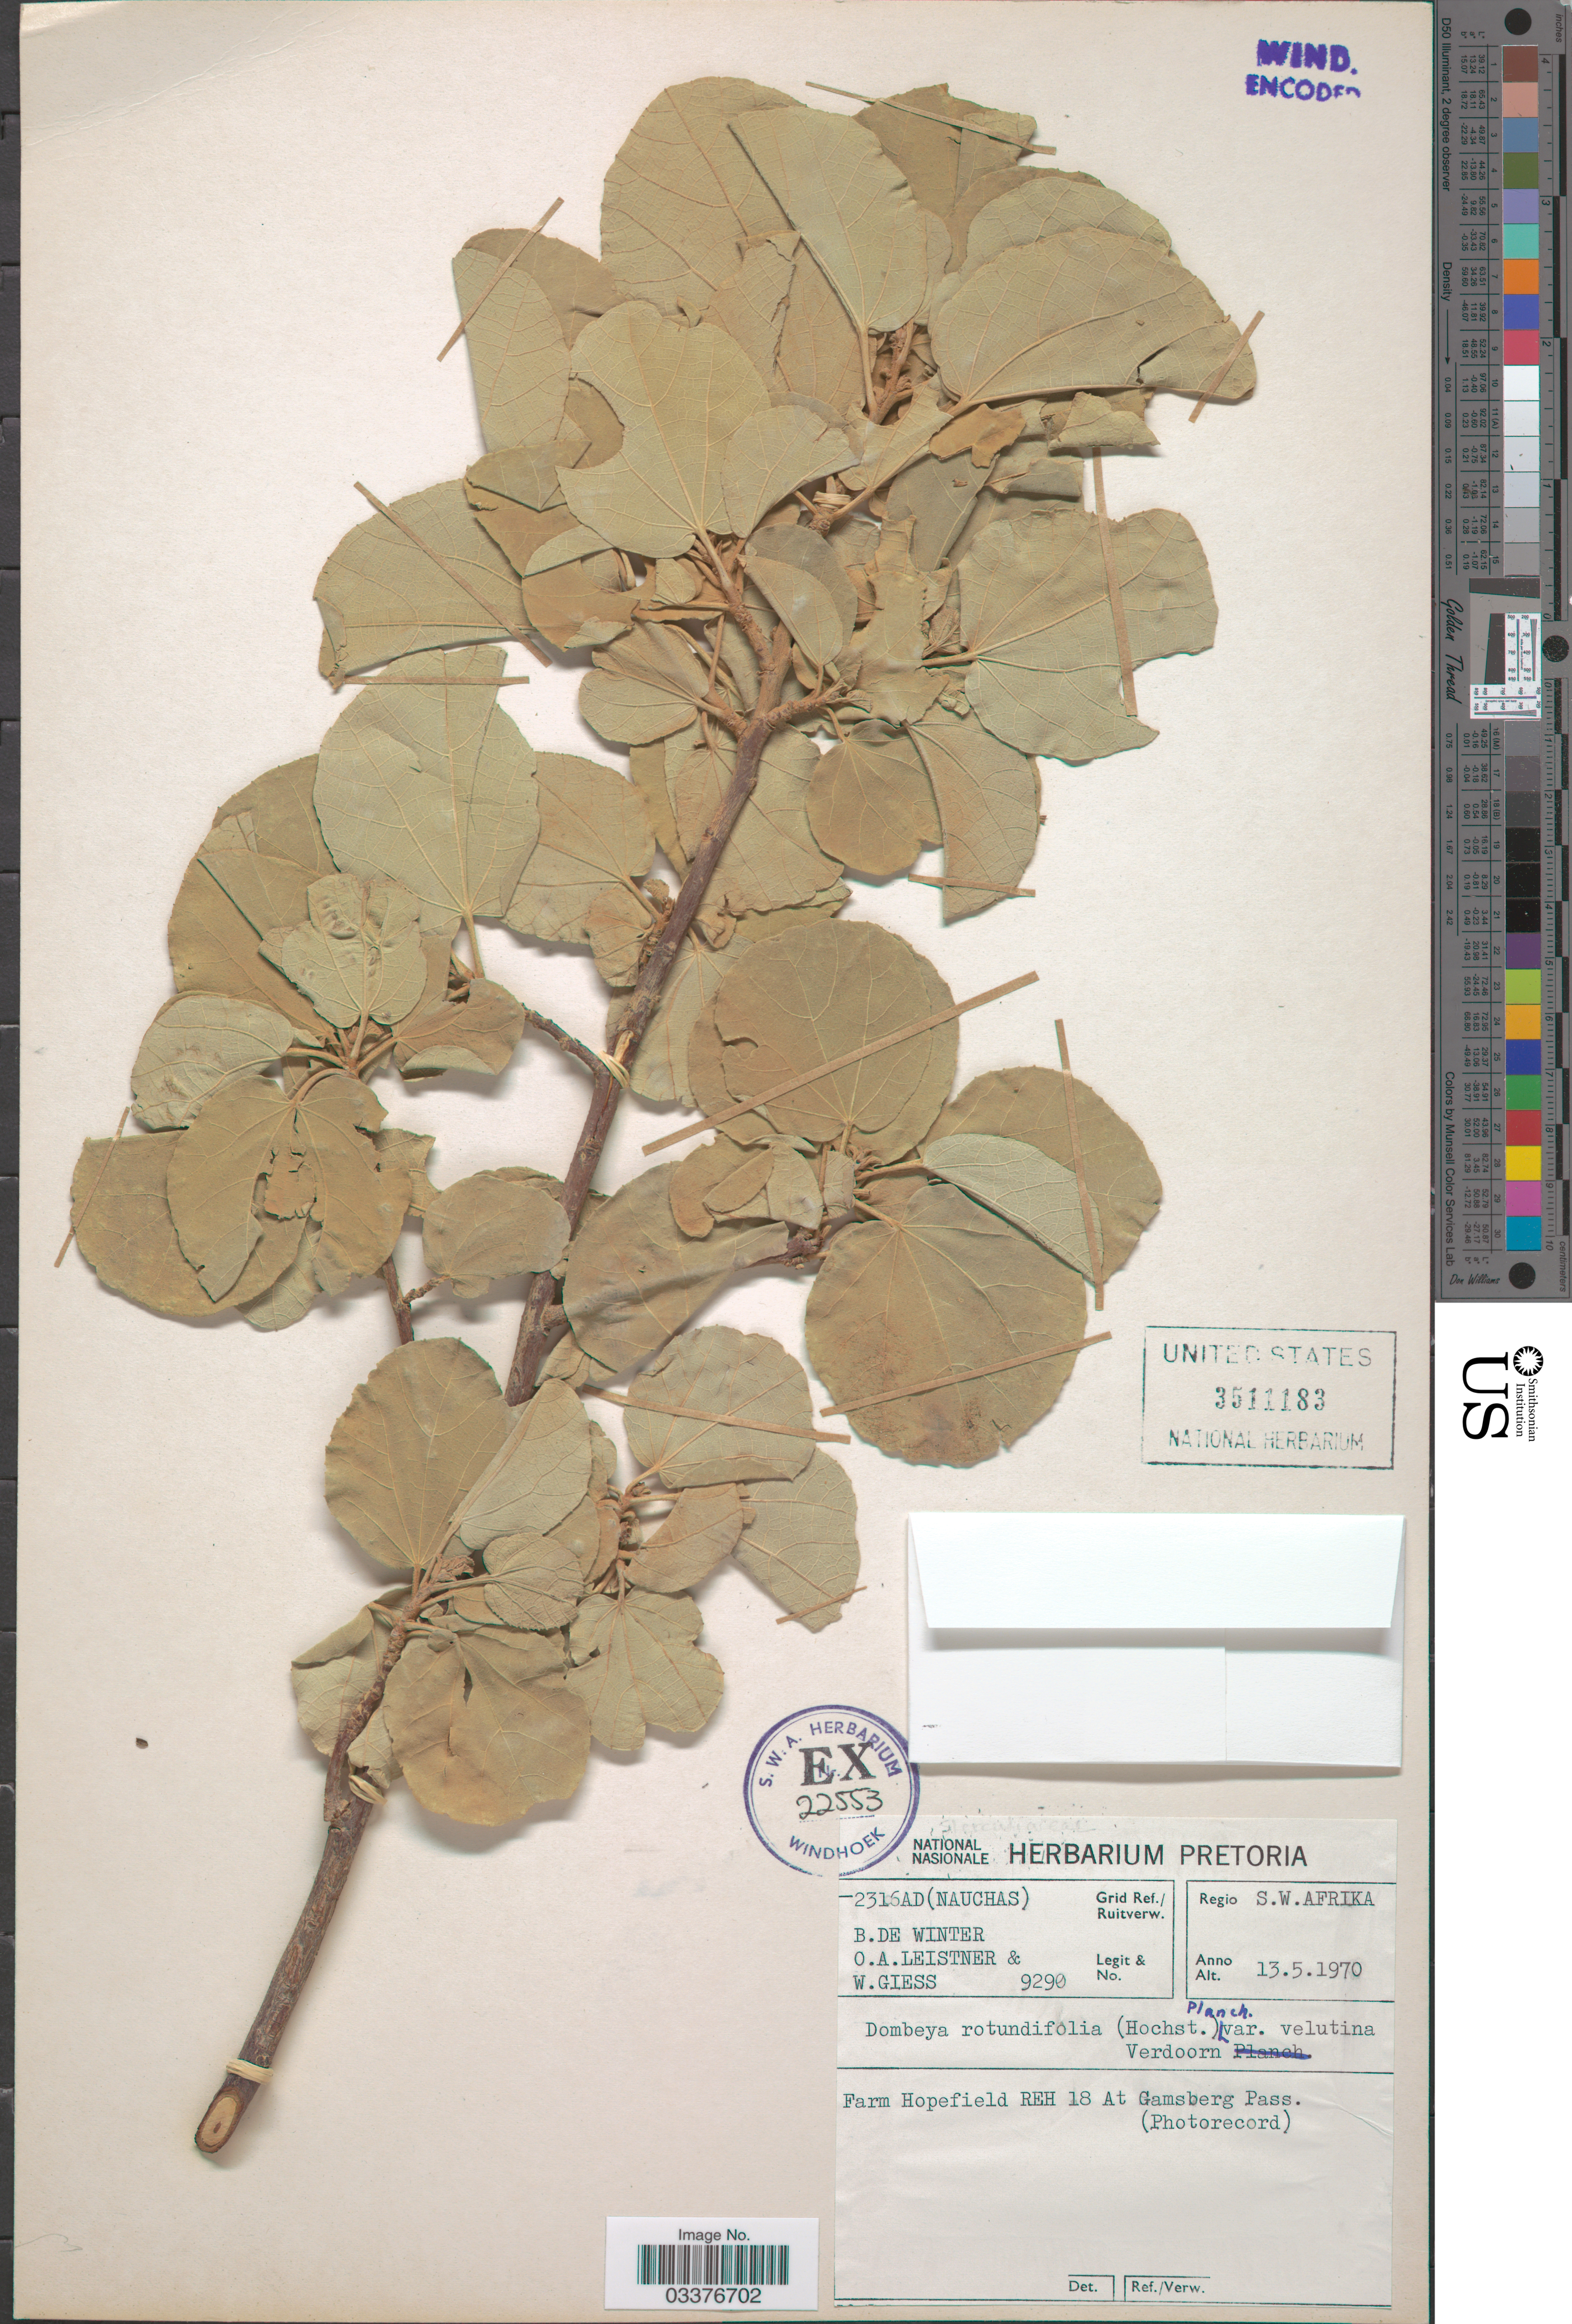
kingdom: Plantae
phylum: Tracheophyta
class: Magnoliopsida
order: Malvales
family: Malvaceae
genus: Dombeya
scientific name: Dombeya rotundifolia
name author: (Hochst.) Planch.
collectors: B. de Winter, O. A. Leistner & W. Giess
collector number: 9290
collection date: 1970-05-13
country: Namibia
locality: -2316AD (Nauchas) Grid Ref./ Ruitverw. Regio S. W. Afrika. Farm Hopefield REH 18 At Gamsberg Pass.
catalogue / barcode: US 3511183